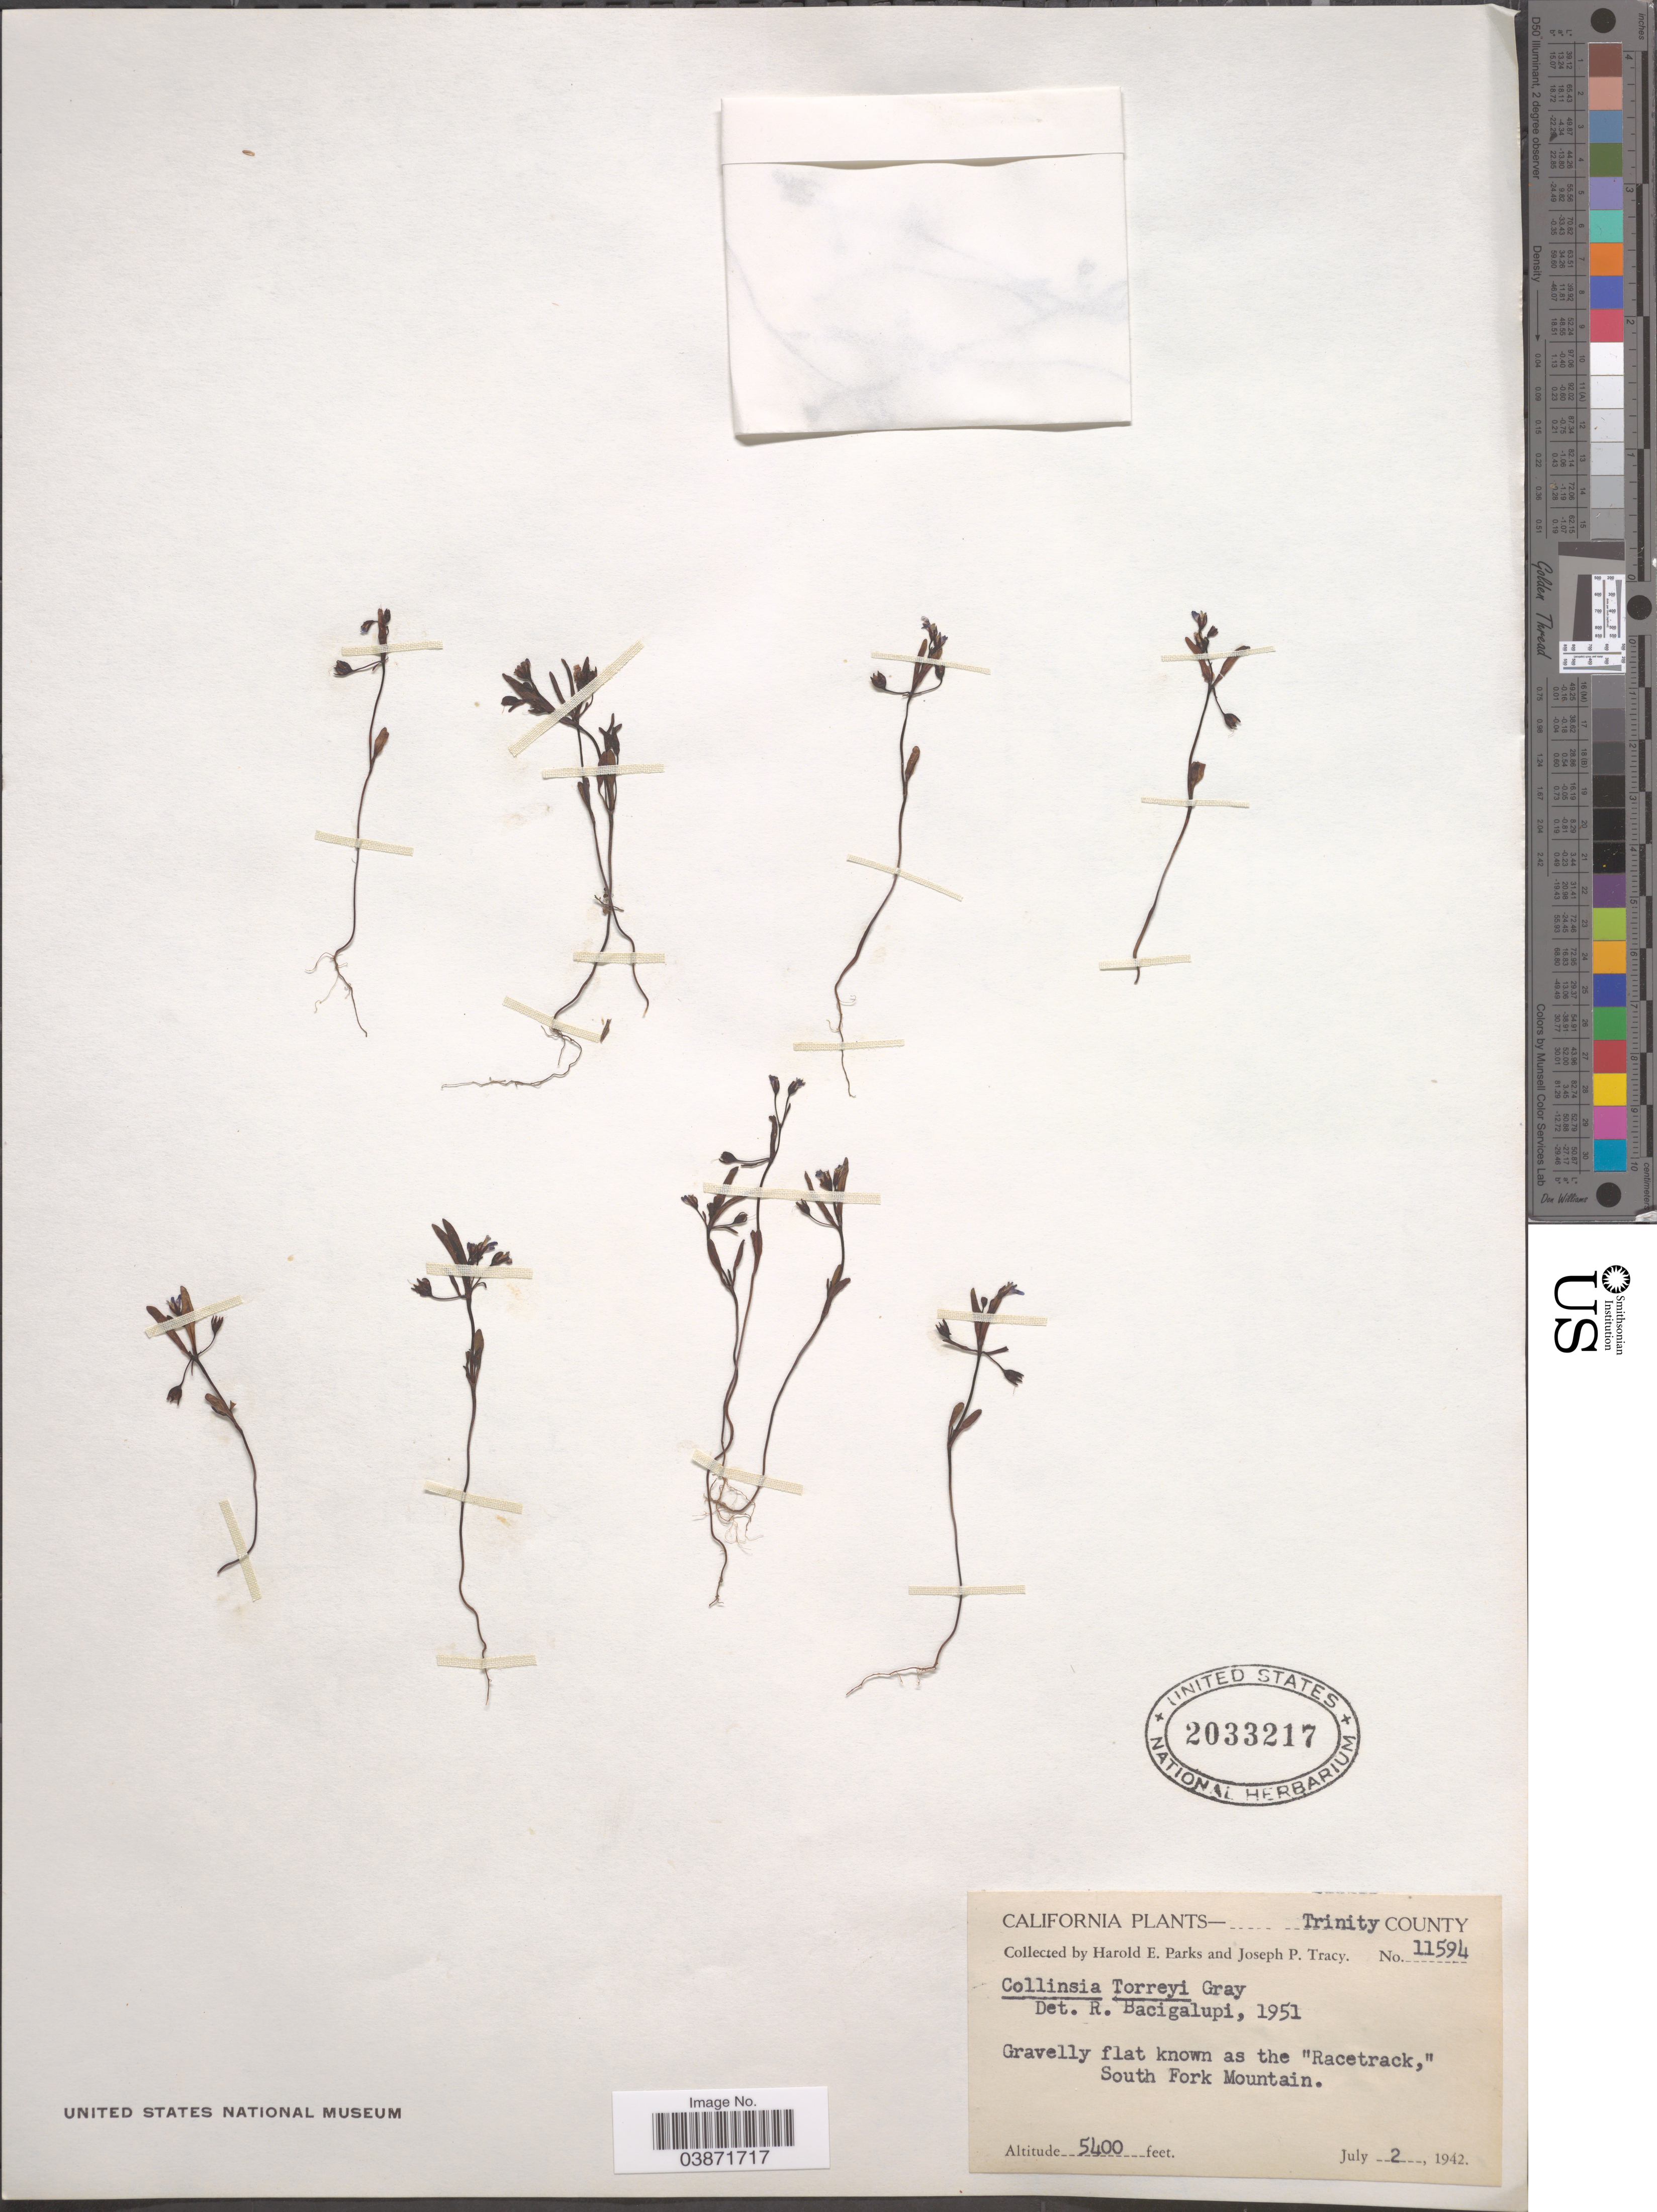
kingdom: Plantae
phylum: Tracheophyta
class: Magnoliopsida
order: Lamiales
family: Plantaginaceae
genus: Collinsia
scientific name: Collinsia torreyi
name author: A. Gray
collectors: H. E. Parks & J. Tracy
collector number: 11594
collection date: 1942-07-02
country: United States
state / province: California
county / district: Trinity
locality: Trinity County. Gravelly flat known ad the "Racetrack," South Fork Mountain.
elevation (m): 1646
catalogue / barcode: US 2033217